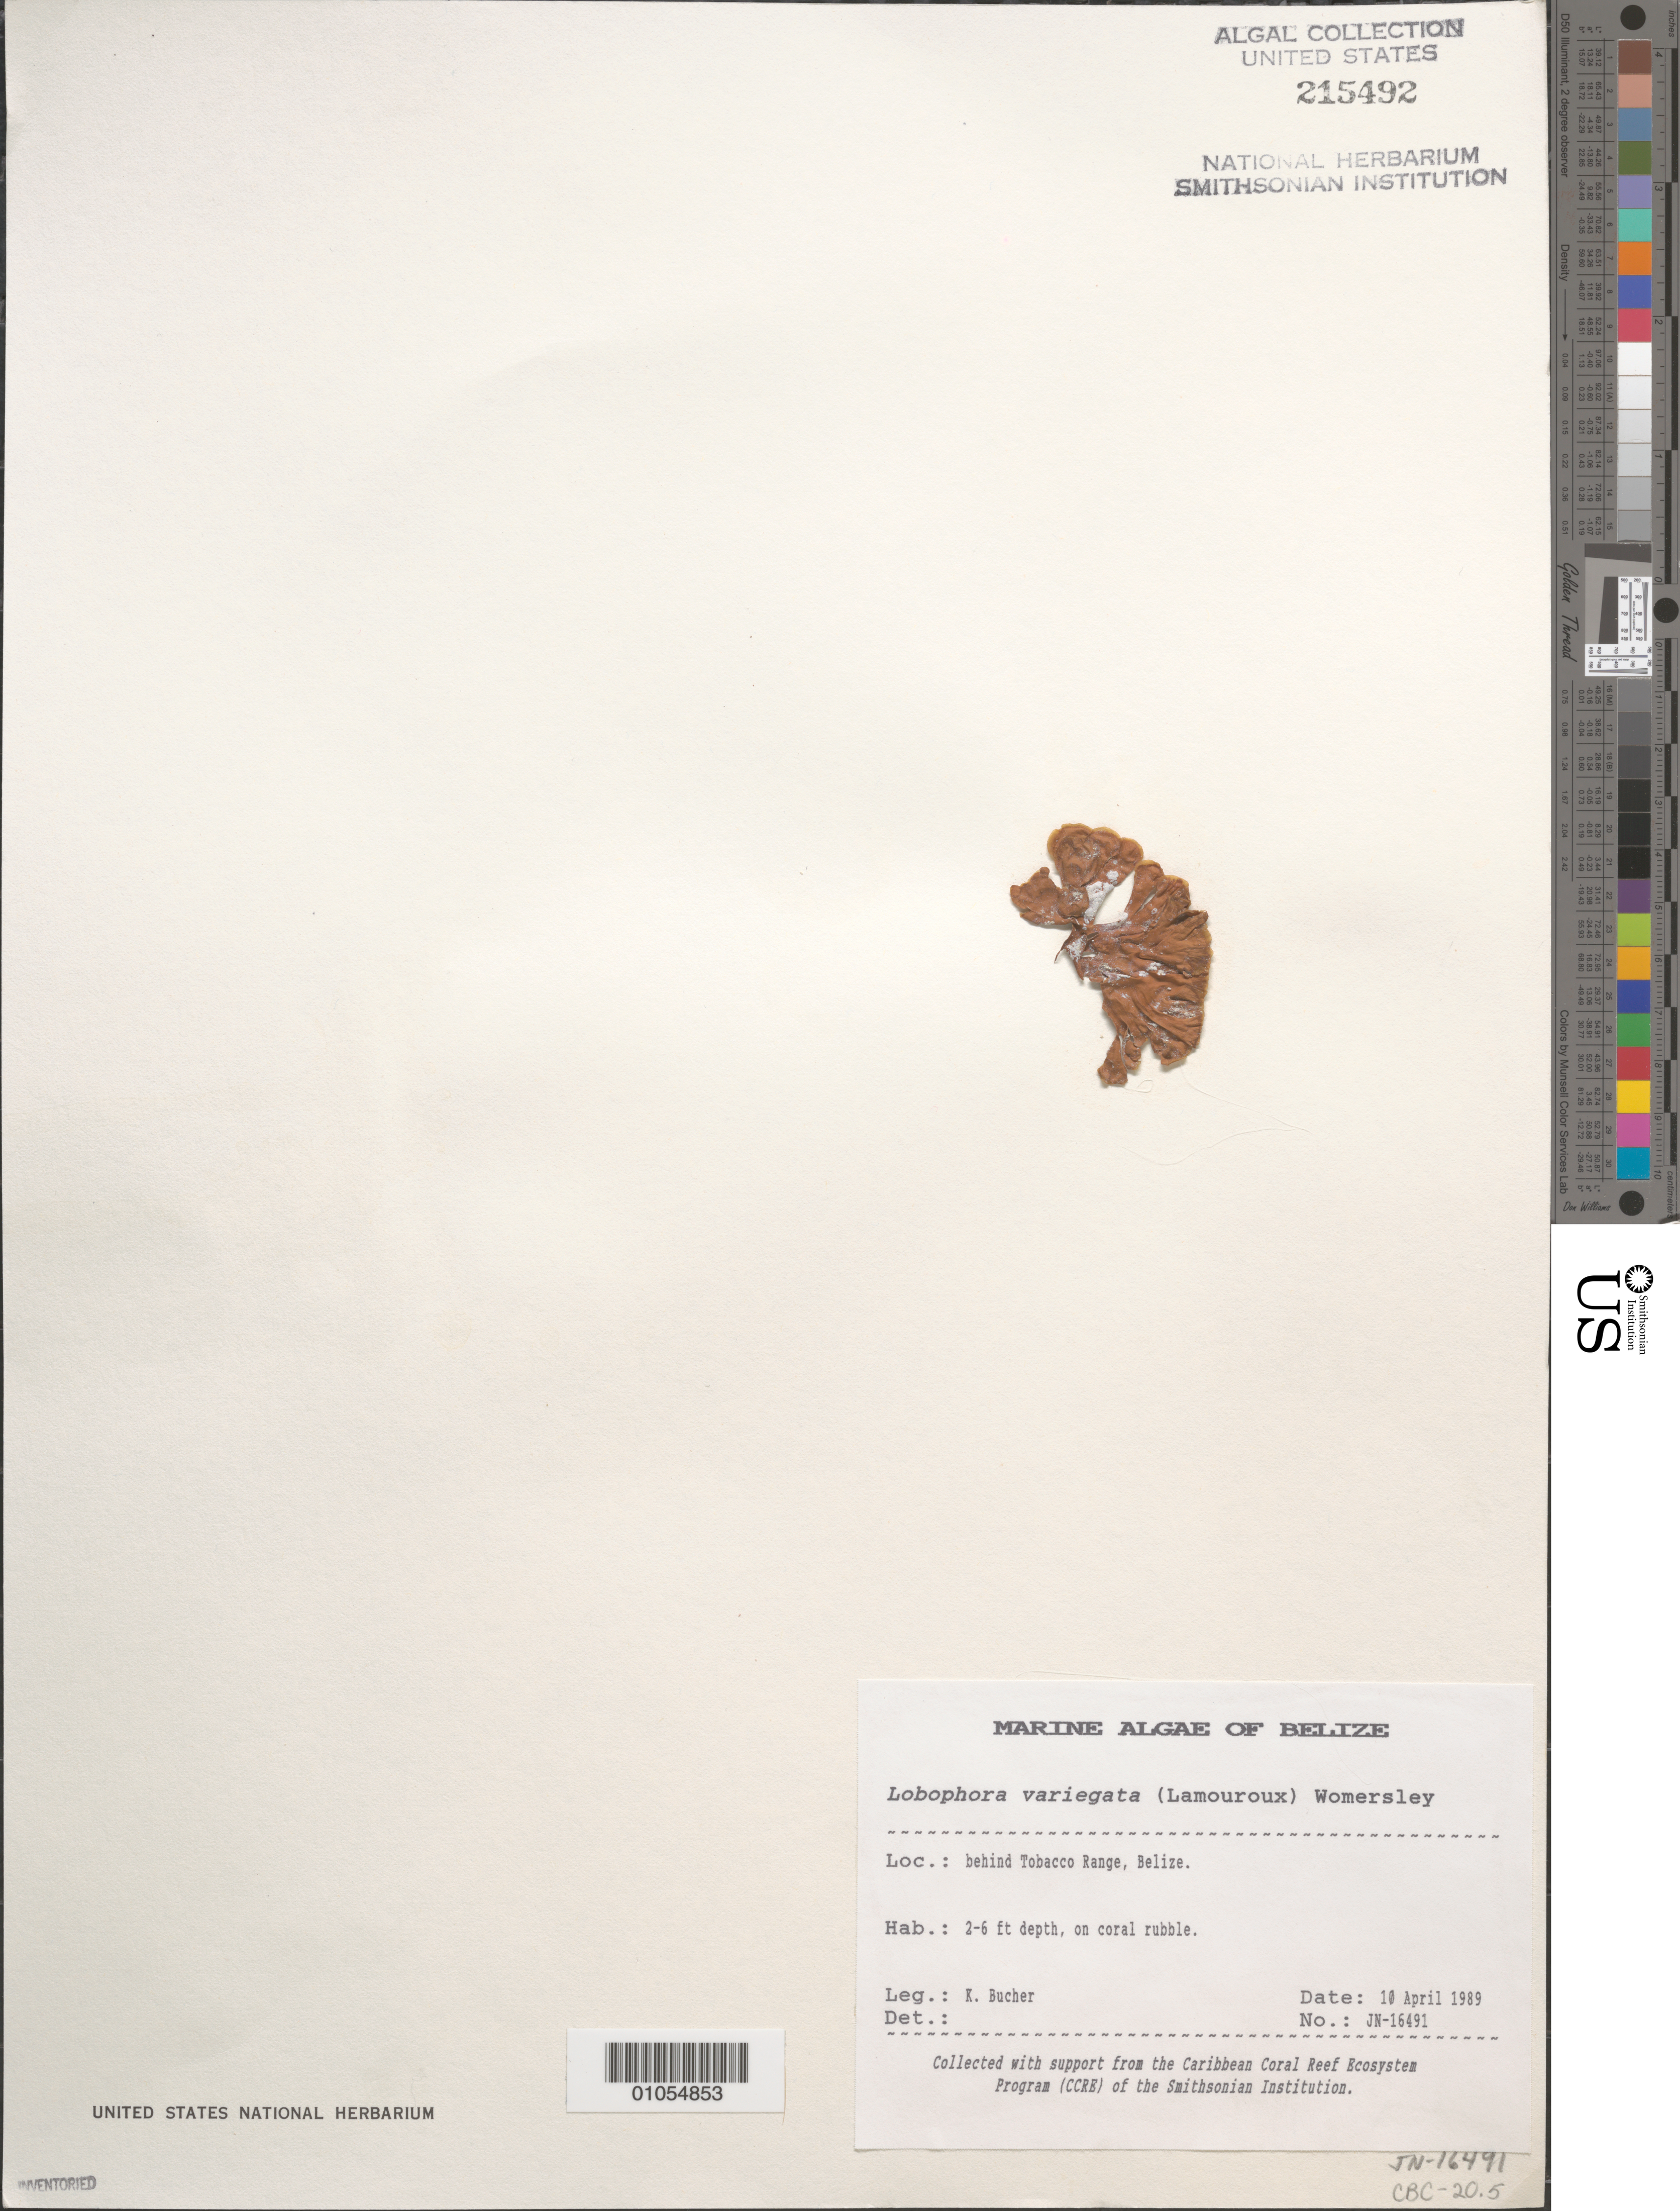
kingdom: Chromista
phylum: Ochrophyta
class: Phaeophyceae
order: Dictyotales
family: Dictyotaceae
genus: Lobophora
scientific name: Lobophora variegata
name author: (J.V.Lamouroux) Womersley & E.C. Oliveira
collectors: K. E. Bucher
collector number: JN-16491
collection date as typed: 10 Apr 1989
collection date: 1989-04-10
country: Belize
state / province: Stann Creek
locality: Behind Tobacco Range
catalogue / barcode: US 215492